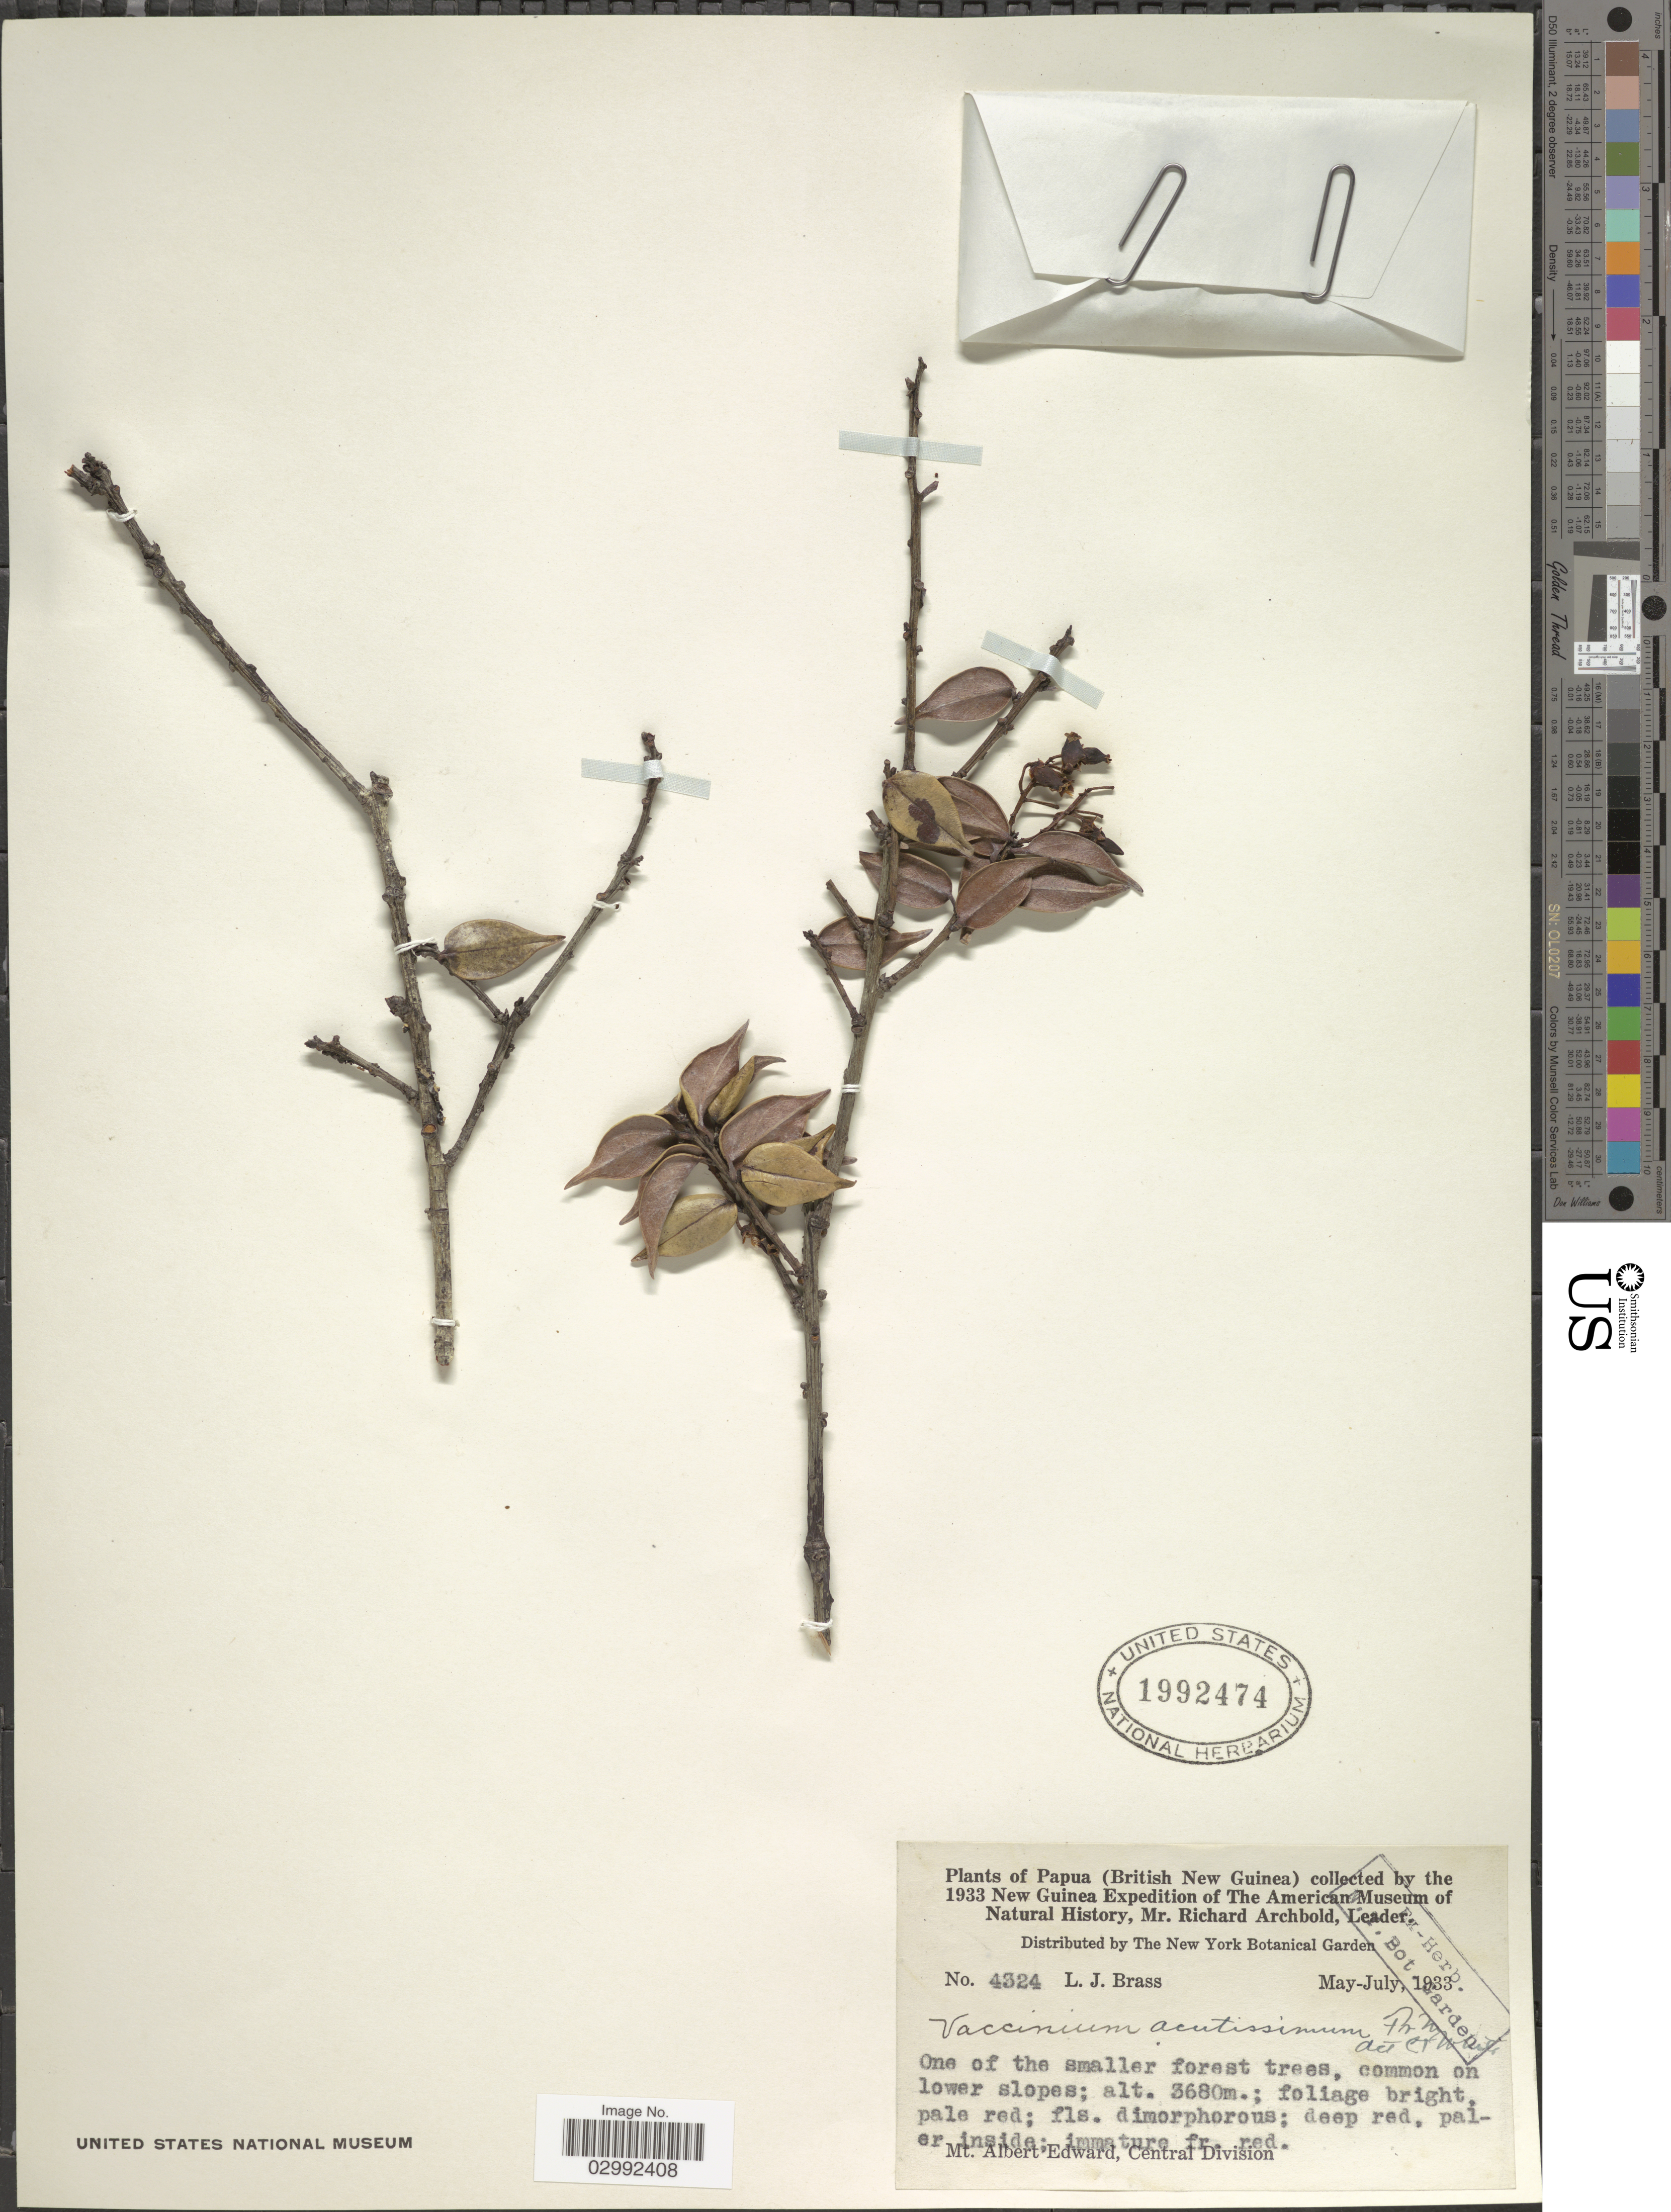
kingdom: Plantae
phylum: Tracheophyta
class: Magnoliopsida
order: Ericales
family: Ericaceae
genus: Vaccinium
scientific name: Vaccinium acutissimum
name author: F. Muell.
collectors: L. J. Brass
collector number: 4324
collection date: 1933-05/1933-07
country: Papua New Guinea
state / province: Central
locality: Papua (British New Guinea). Mt. Albert Edward, Central Division.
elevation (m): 3680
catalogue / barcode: US 1992474